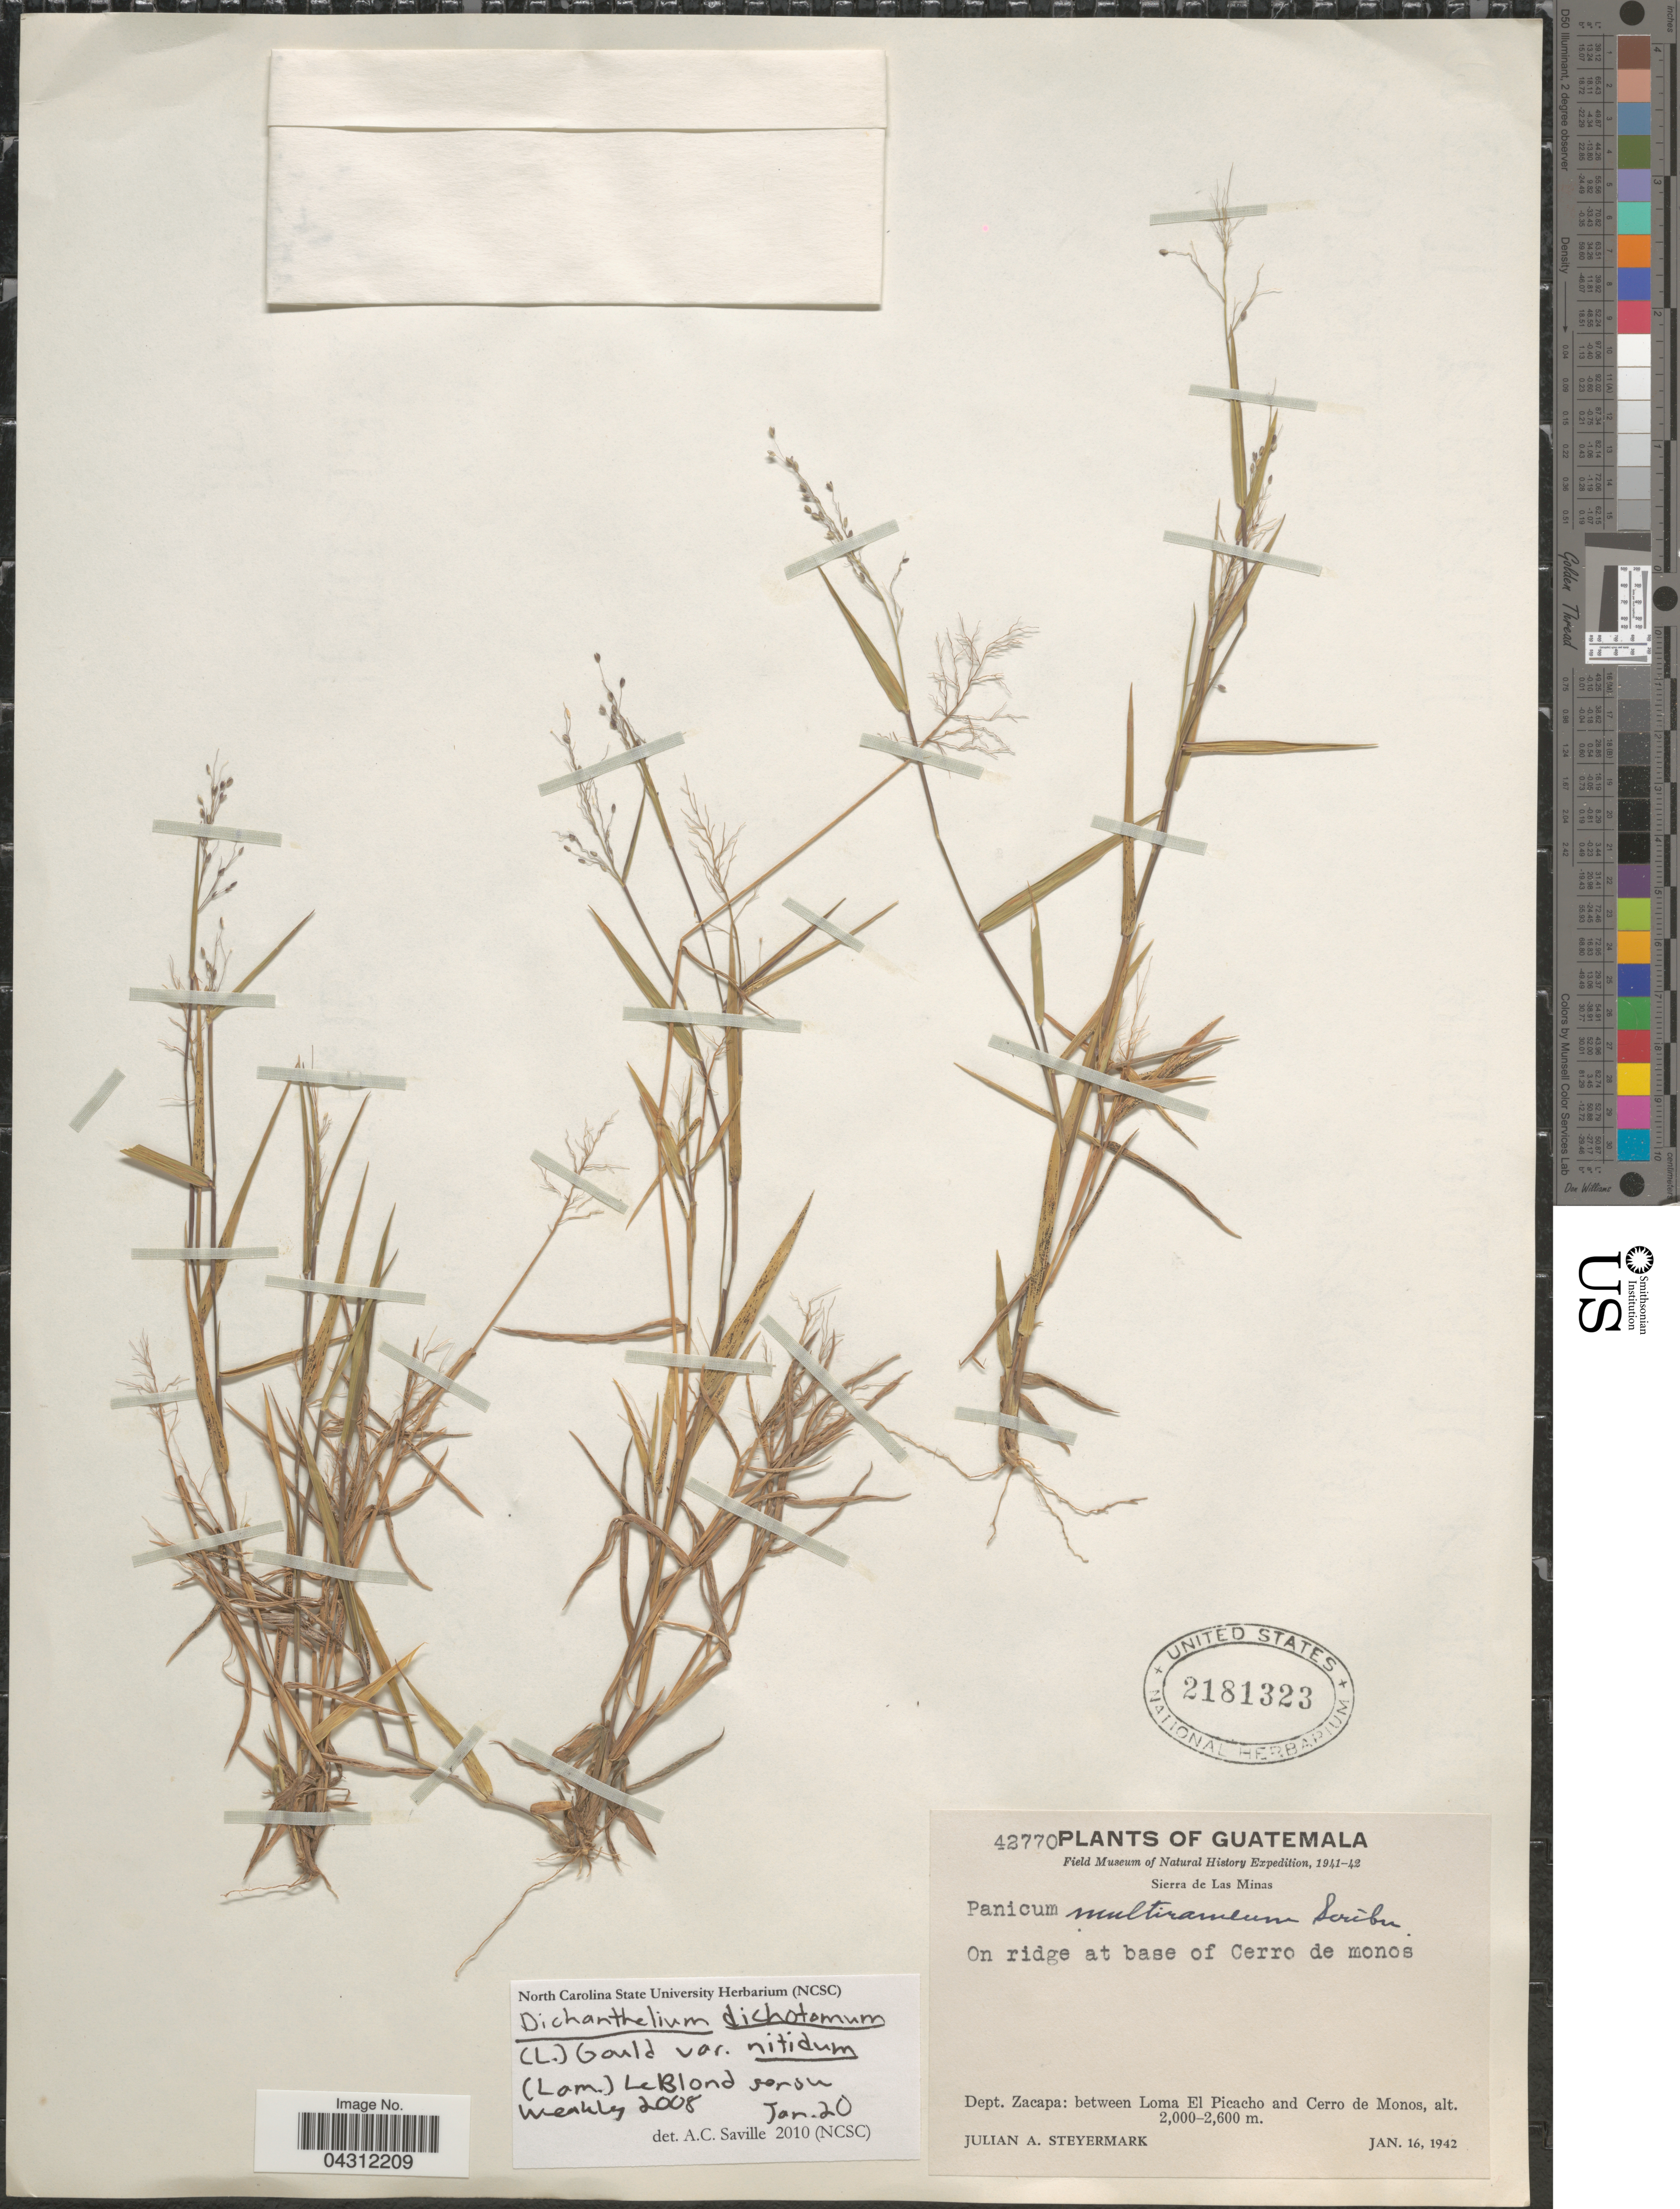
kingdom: Plantae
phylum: Tracheophyta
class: Liliopsida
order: Poales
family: Poaceae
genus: Dichanthelium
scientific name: Dichanthelium dichotomum var. dichotomum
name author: (L.) Gould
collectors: J. Steyermark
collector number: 42770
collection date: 1942-01-16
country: Guatemala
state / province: Zacapa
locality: Field Museum of Natural History Expedition, 1941-42. Sierra de Las Minas. On ridge at base of Cerro de monos. Dept. Zacapa: between Loma El Picacho and Cerro de Monos.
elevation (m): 2000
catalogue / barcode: US 2181323